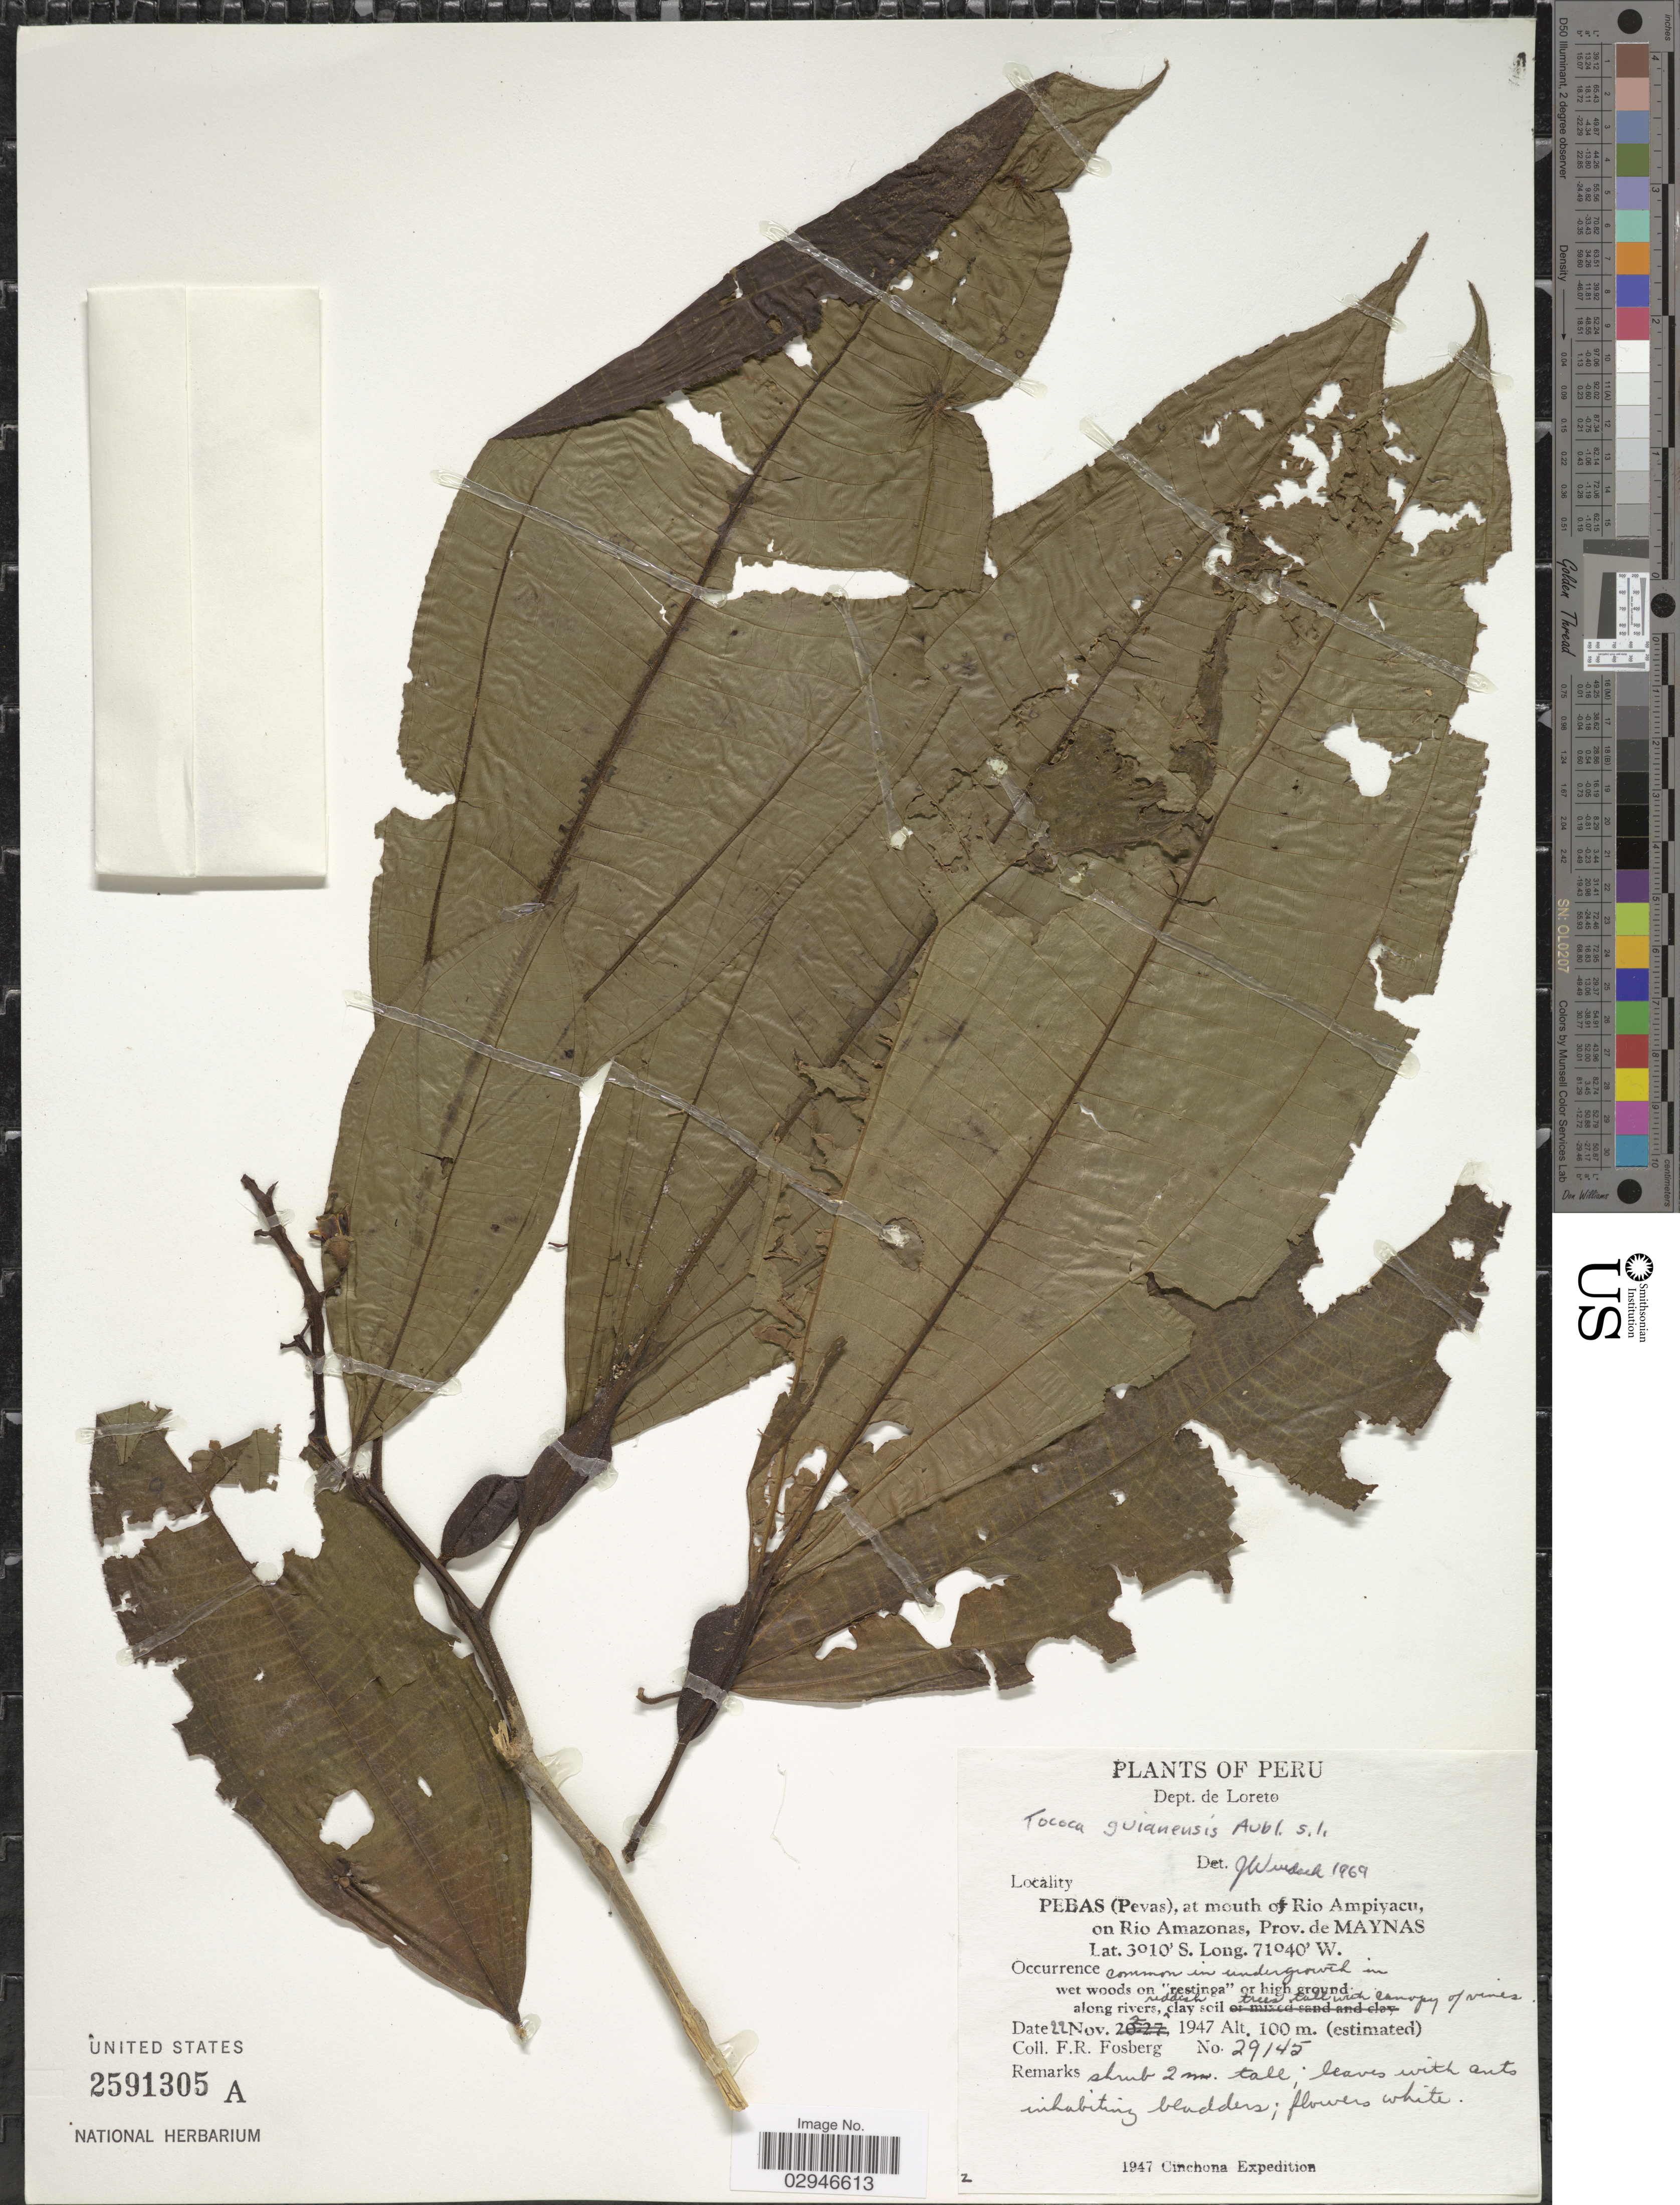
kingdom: Plantae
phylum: Tracheophyta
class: Magnoliopsida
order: Myrtales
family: Melastomataceae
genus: Tococa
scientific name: Tococa guianensis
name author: Aubl.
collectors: F. R. Fosberg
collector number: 29145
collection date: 1947-11-22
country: Peru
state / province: Loreto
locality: Dept. de Loreto, Pebas (Pevas), at mouth of Rio Ampiyacu, on Rio Amazonas, Prov. de Maynas.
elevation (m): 100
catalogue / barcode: US 2591305A